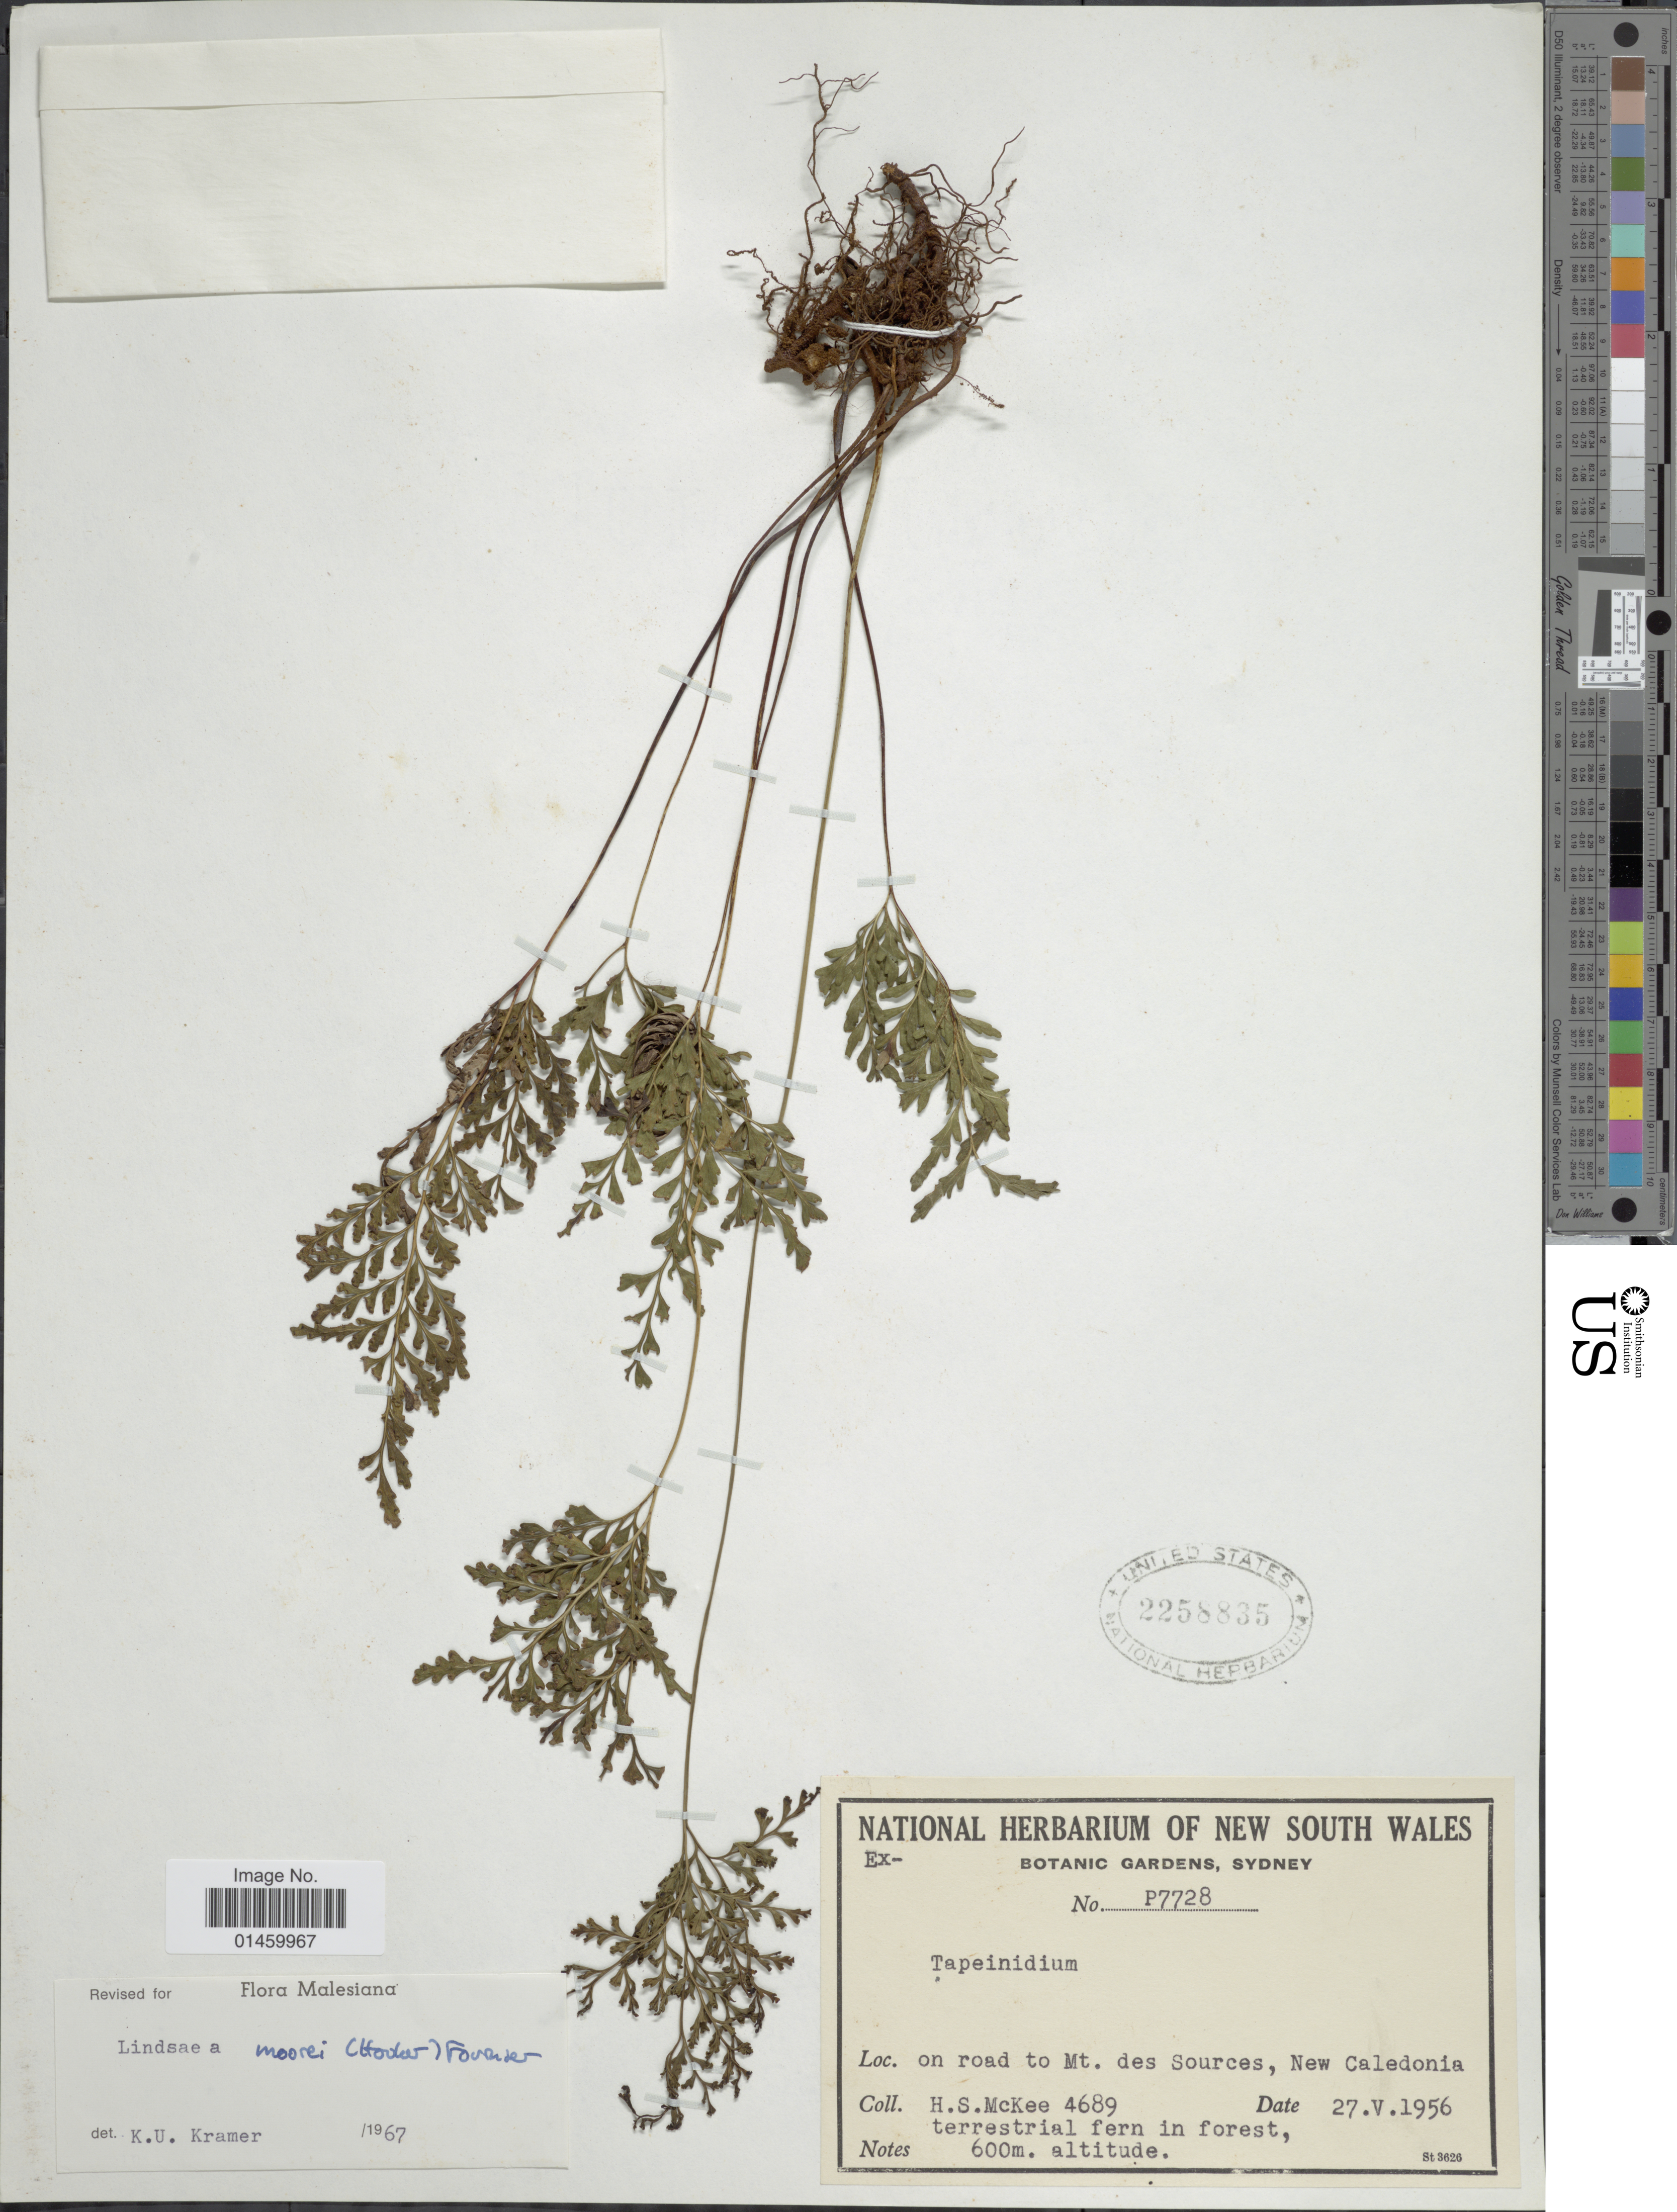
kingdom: Plantae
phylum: Tracheophyta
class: Polypodiopsida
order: Polypodiales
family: Lindsaeaceae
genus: Lindsaea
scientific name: Lindsaea moorei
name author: (Hook.) E. Fourn.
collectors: H. S. McKee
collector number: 4689?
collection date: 1956-05-27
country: New Caledonia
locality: On road to Mt. des Sources.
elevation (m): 600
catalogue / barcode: US 2258835